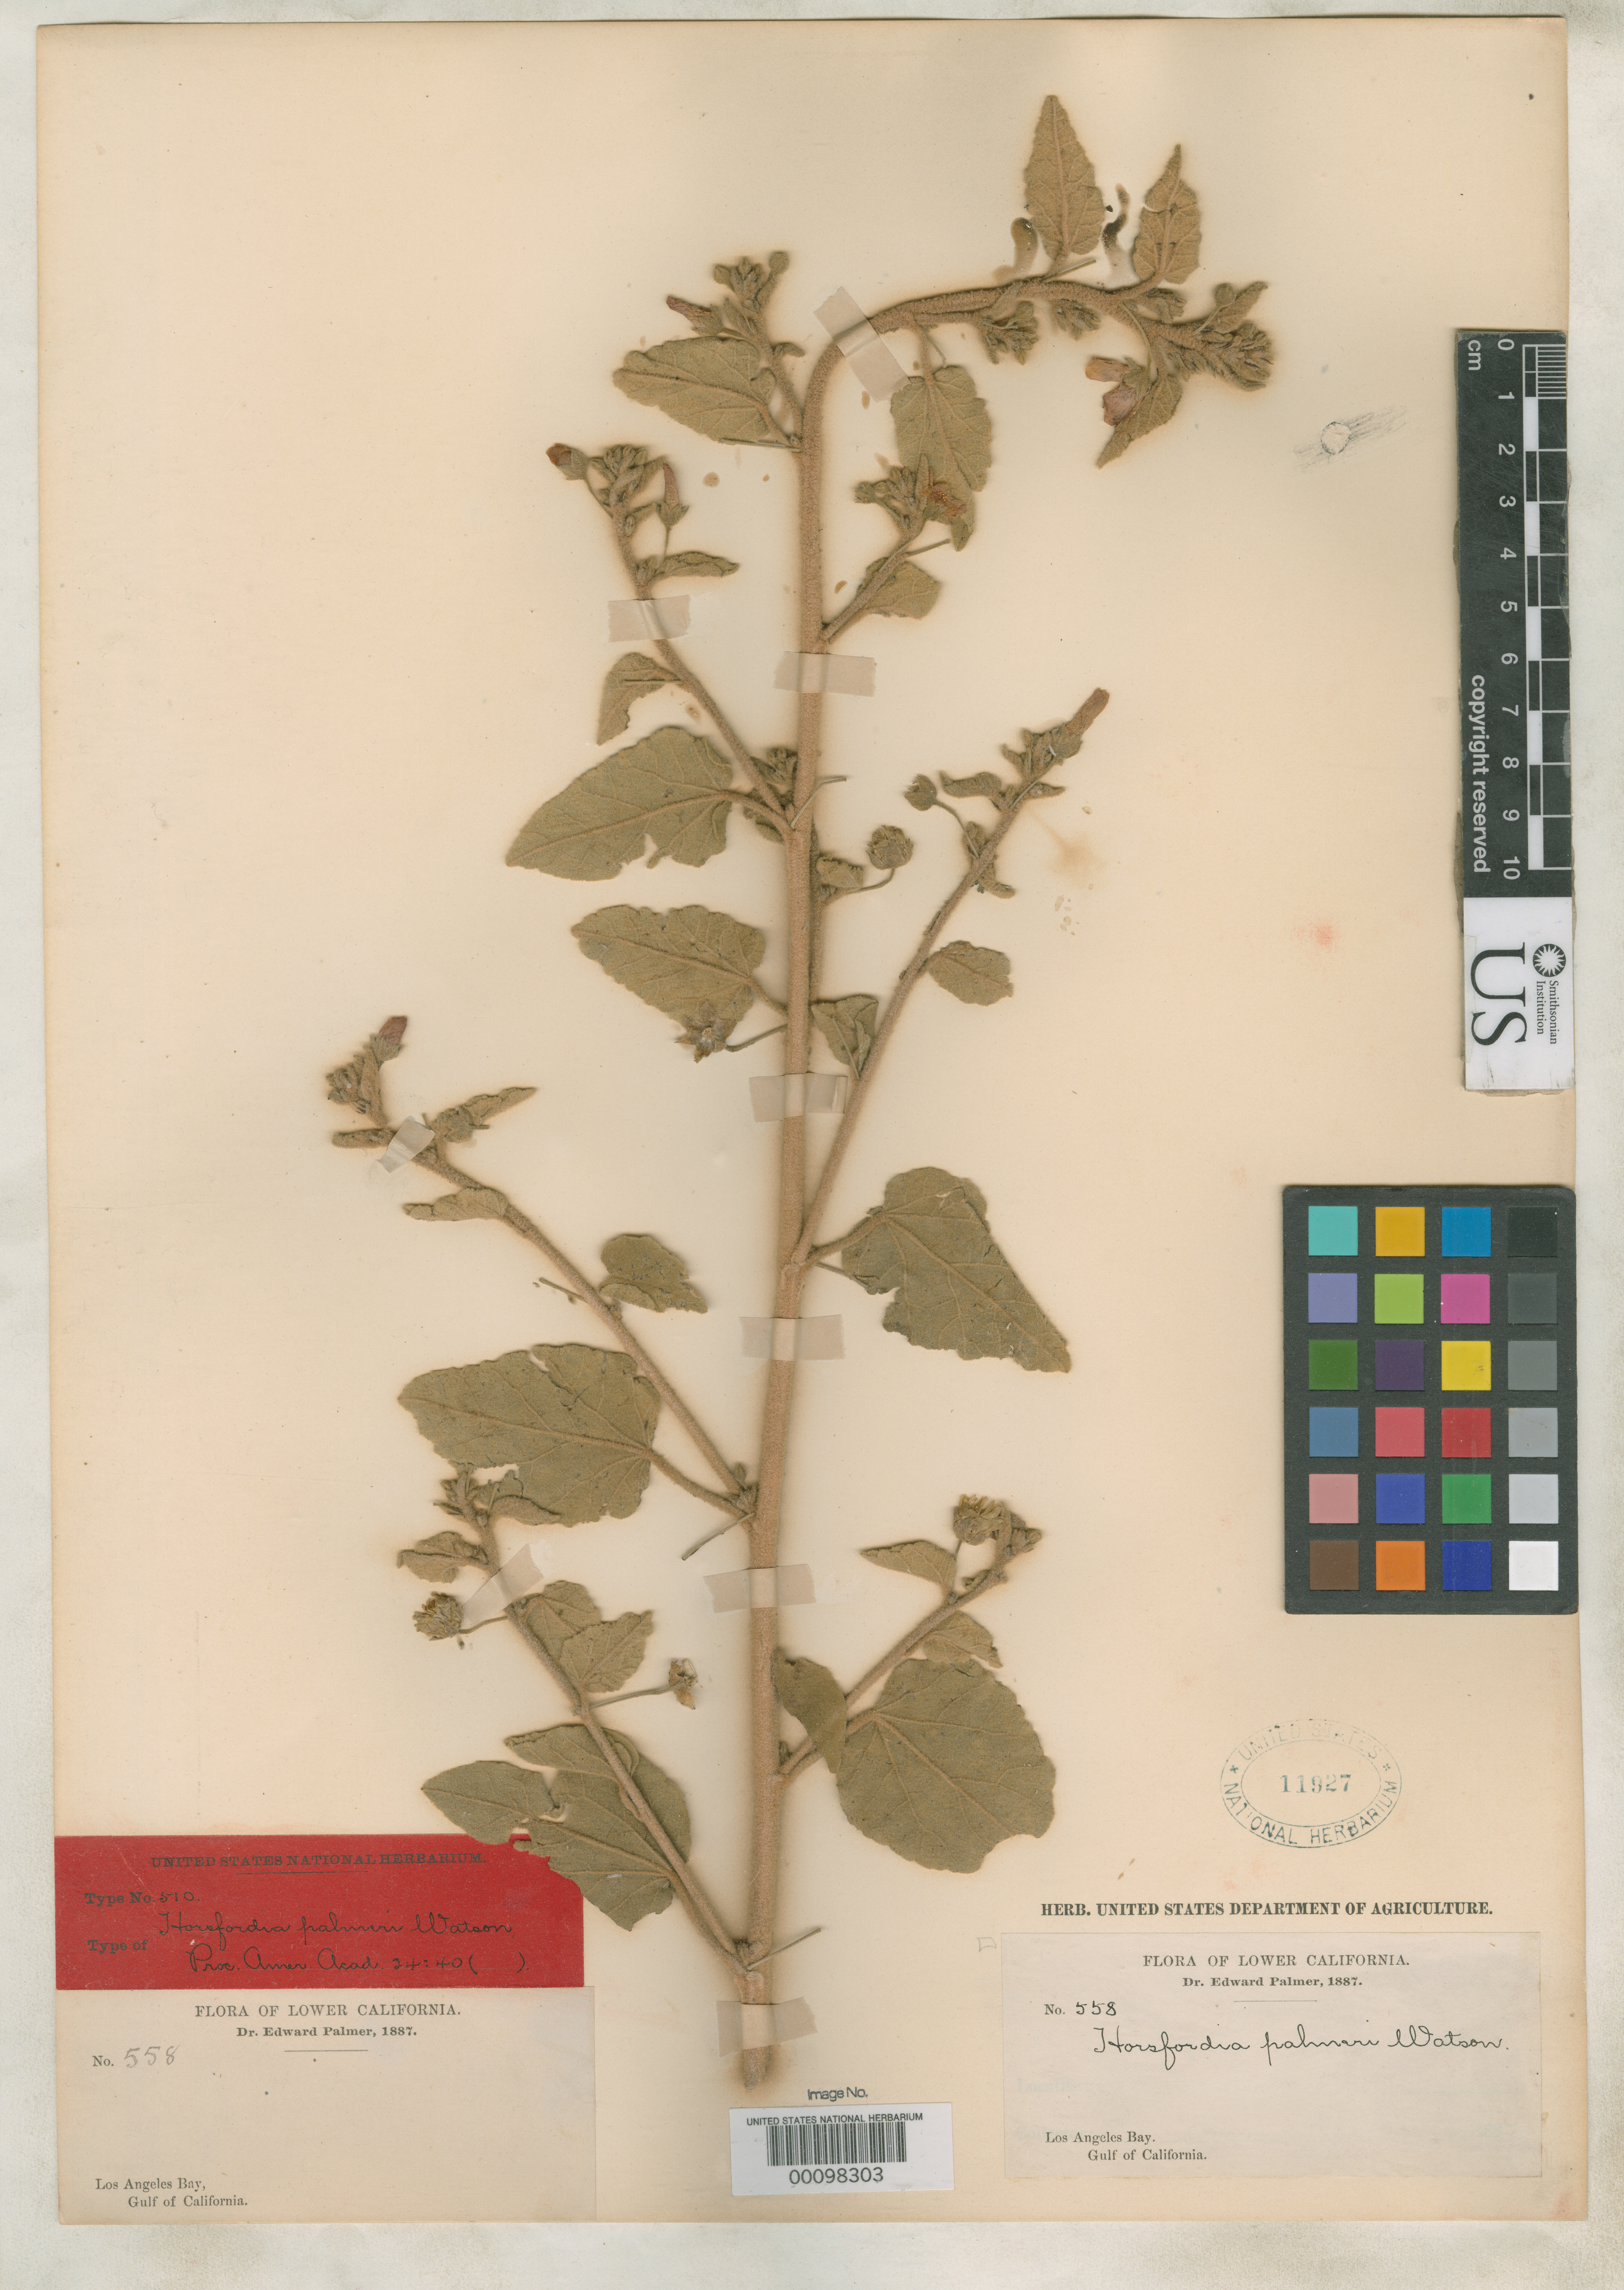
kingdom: Plantae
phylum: Tracheophyta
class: Magnoliopsida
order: Malvales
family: Malvaceae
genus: Horsfordia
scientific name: Horsfordia palmeri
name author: S. Watson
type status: Type Collection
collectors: E. Palmer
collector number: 558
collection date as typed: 1887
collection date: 1887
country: Mexico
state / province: Baja California Norte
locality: Gulf of California, Los Angeles Bay.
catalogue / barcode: US 11927